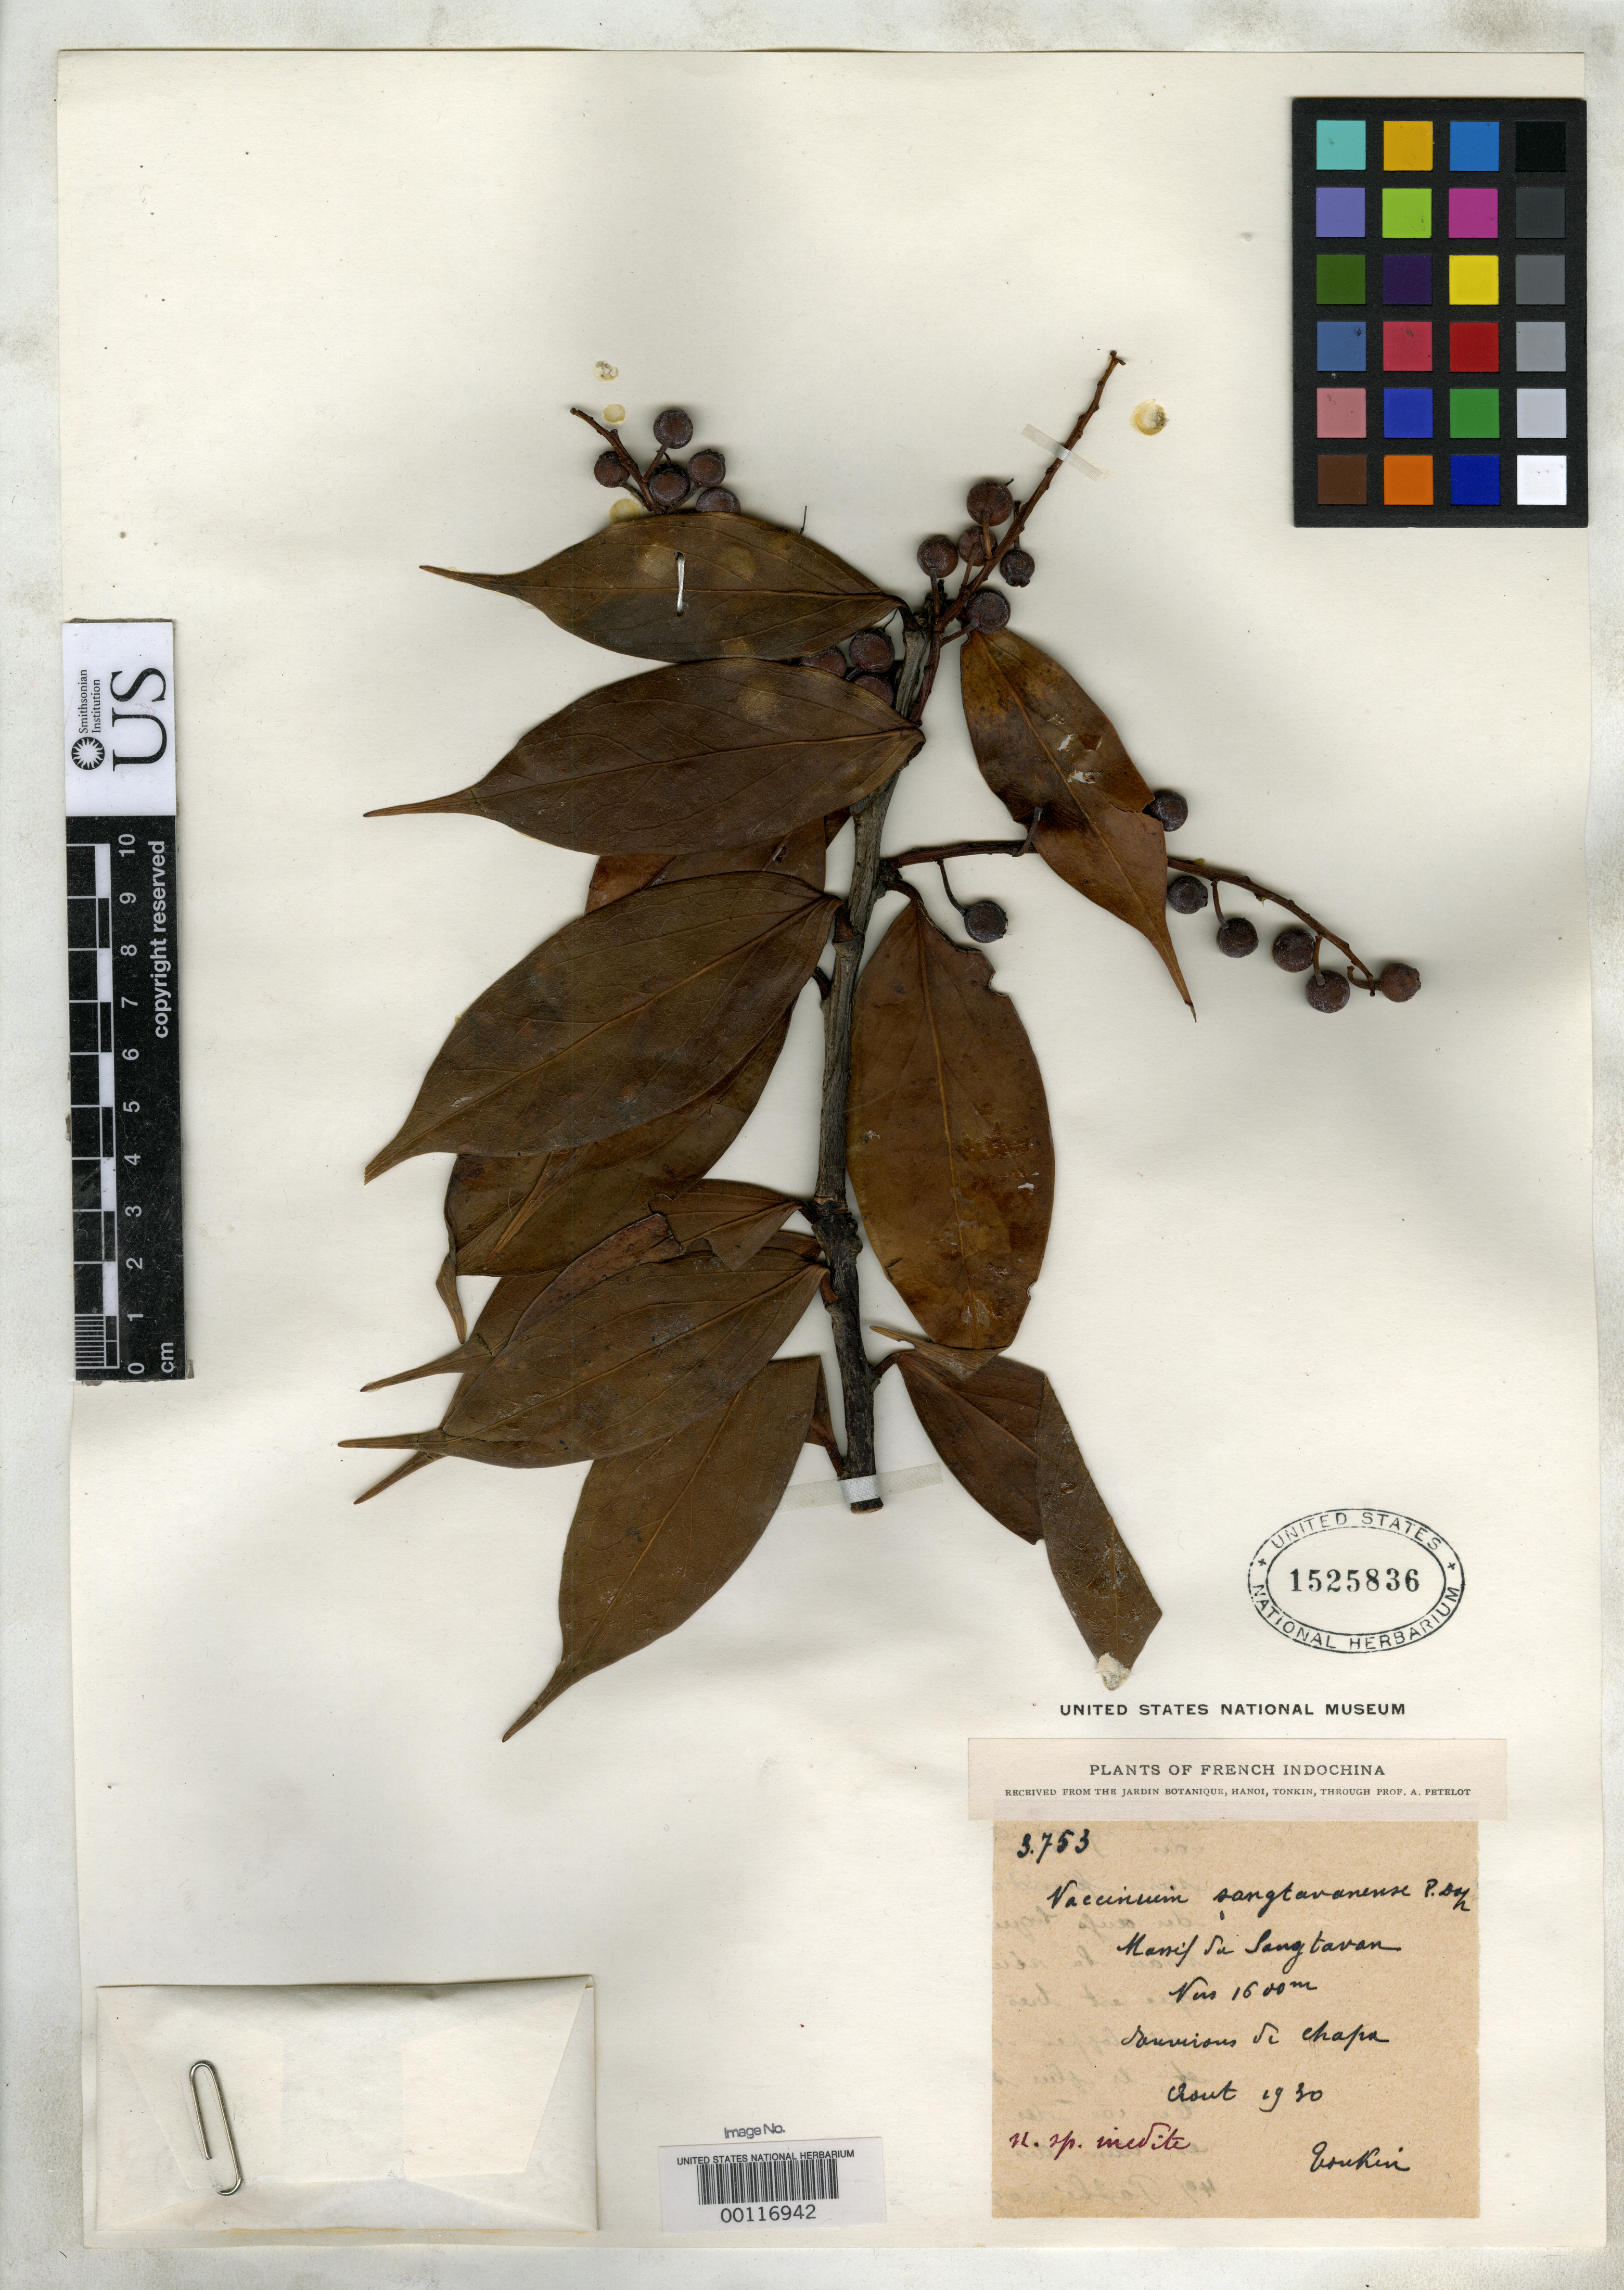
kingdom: Plantae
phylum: Tracheophyta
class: Magnoliopsida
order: Ericales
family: Ericaceae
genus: Vaccinium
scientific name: Vaccinium sangtavanense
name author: Dop & Trochain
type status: Type Collection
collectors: A. Petelot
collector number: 3753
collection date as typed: Aug 1930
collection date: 1930-08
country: Vietnam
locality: Massif Lasantavan, Chapa.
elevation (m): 1600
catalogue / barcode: US 1525836